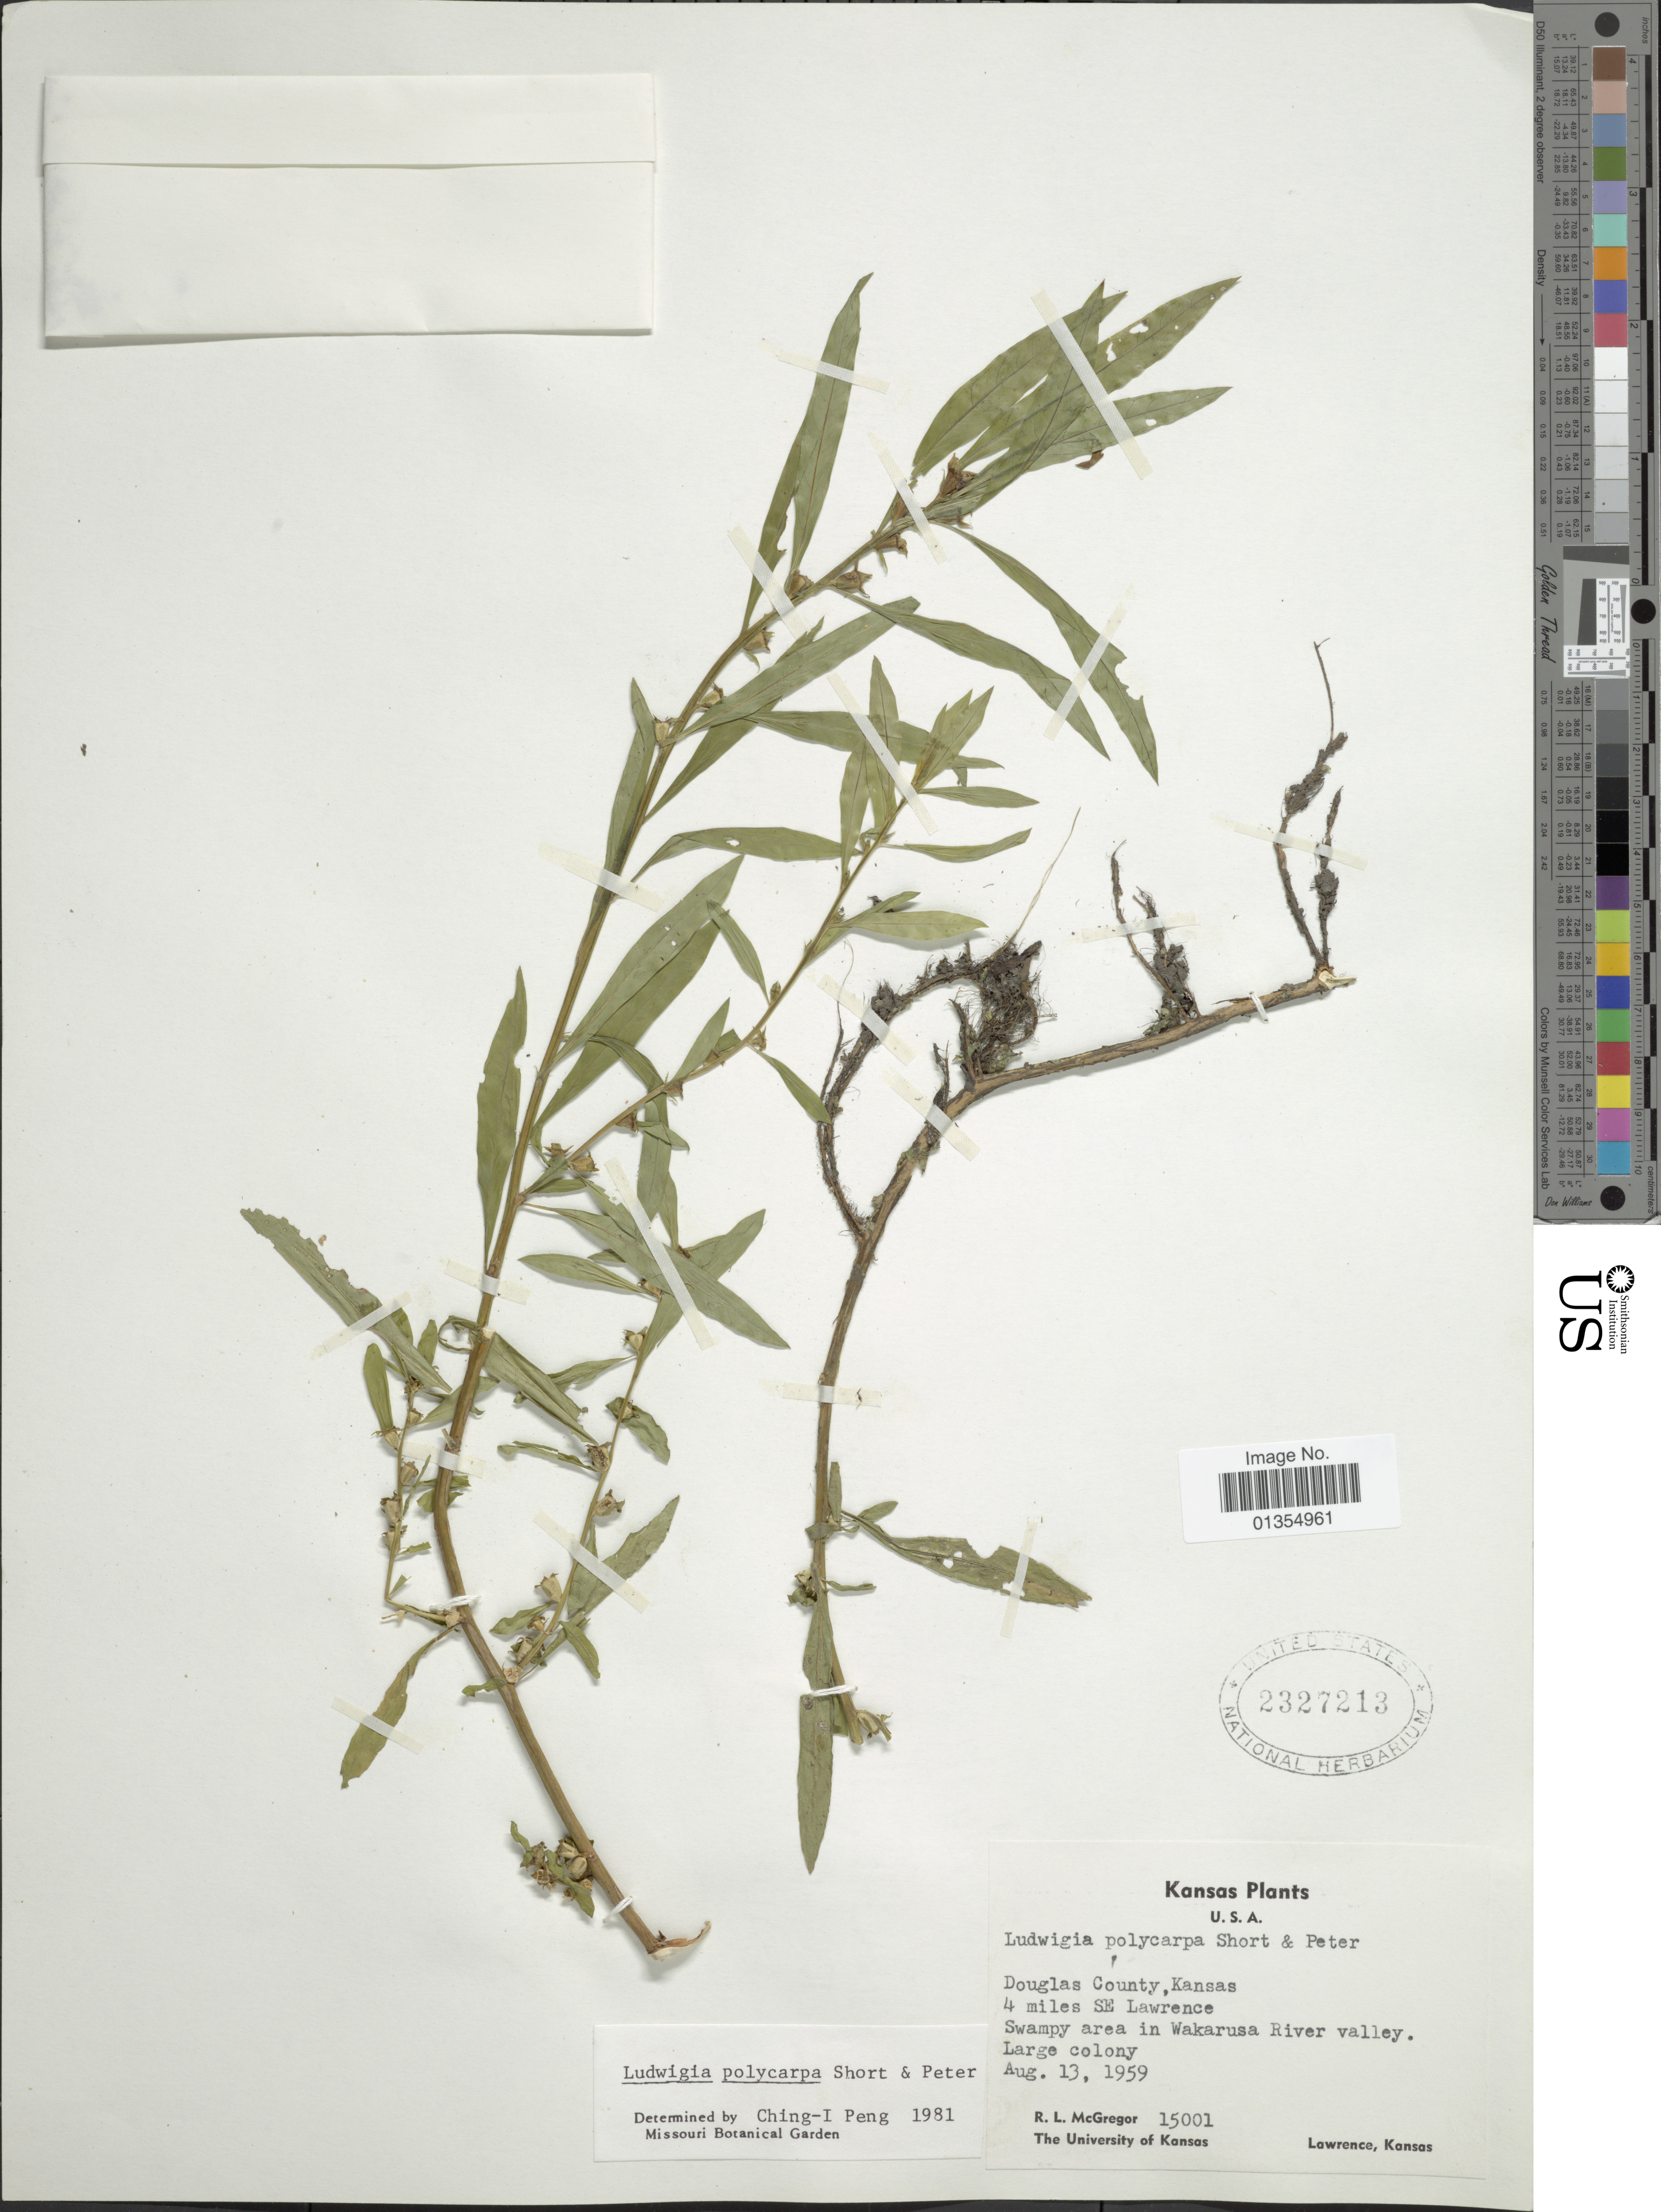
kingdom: Plantae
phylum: Tracheophyta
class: Magnoliopsida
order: Myrtales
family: Onagraceae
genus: Ludwigia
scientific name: Ludwigia polycarpa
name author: Short & R. Peter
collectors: R. McGregor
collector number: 15001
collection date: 1959-08-13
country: United States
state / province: Kansas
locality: Douglas County, 4 miles SE Lawrence, swampy area in Wakarusa River valley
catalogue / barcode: US 2327213